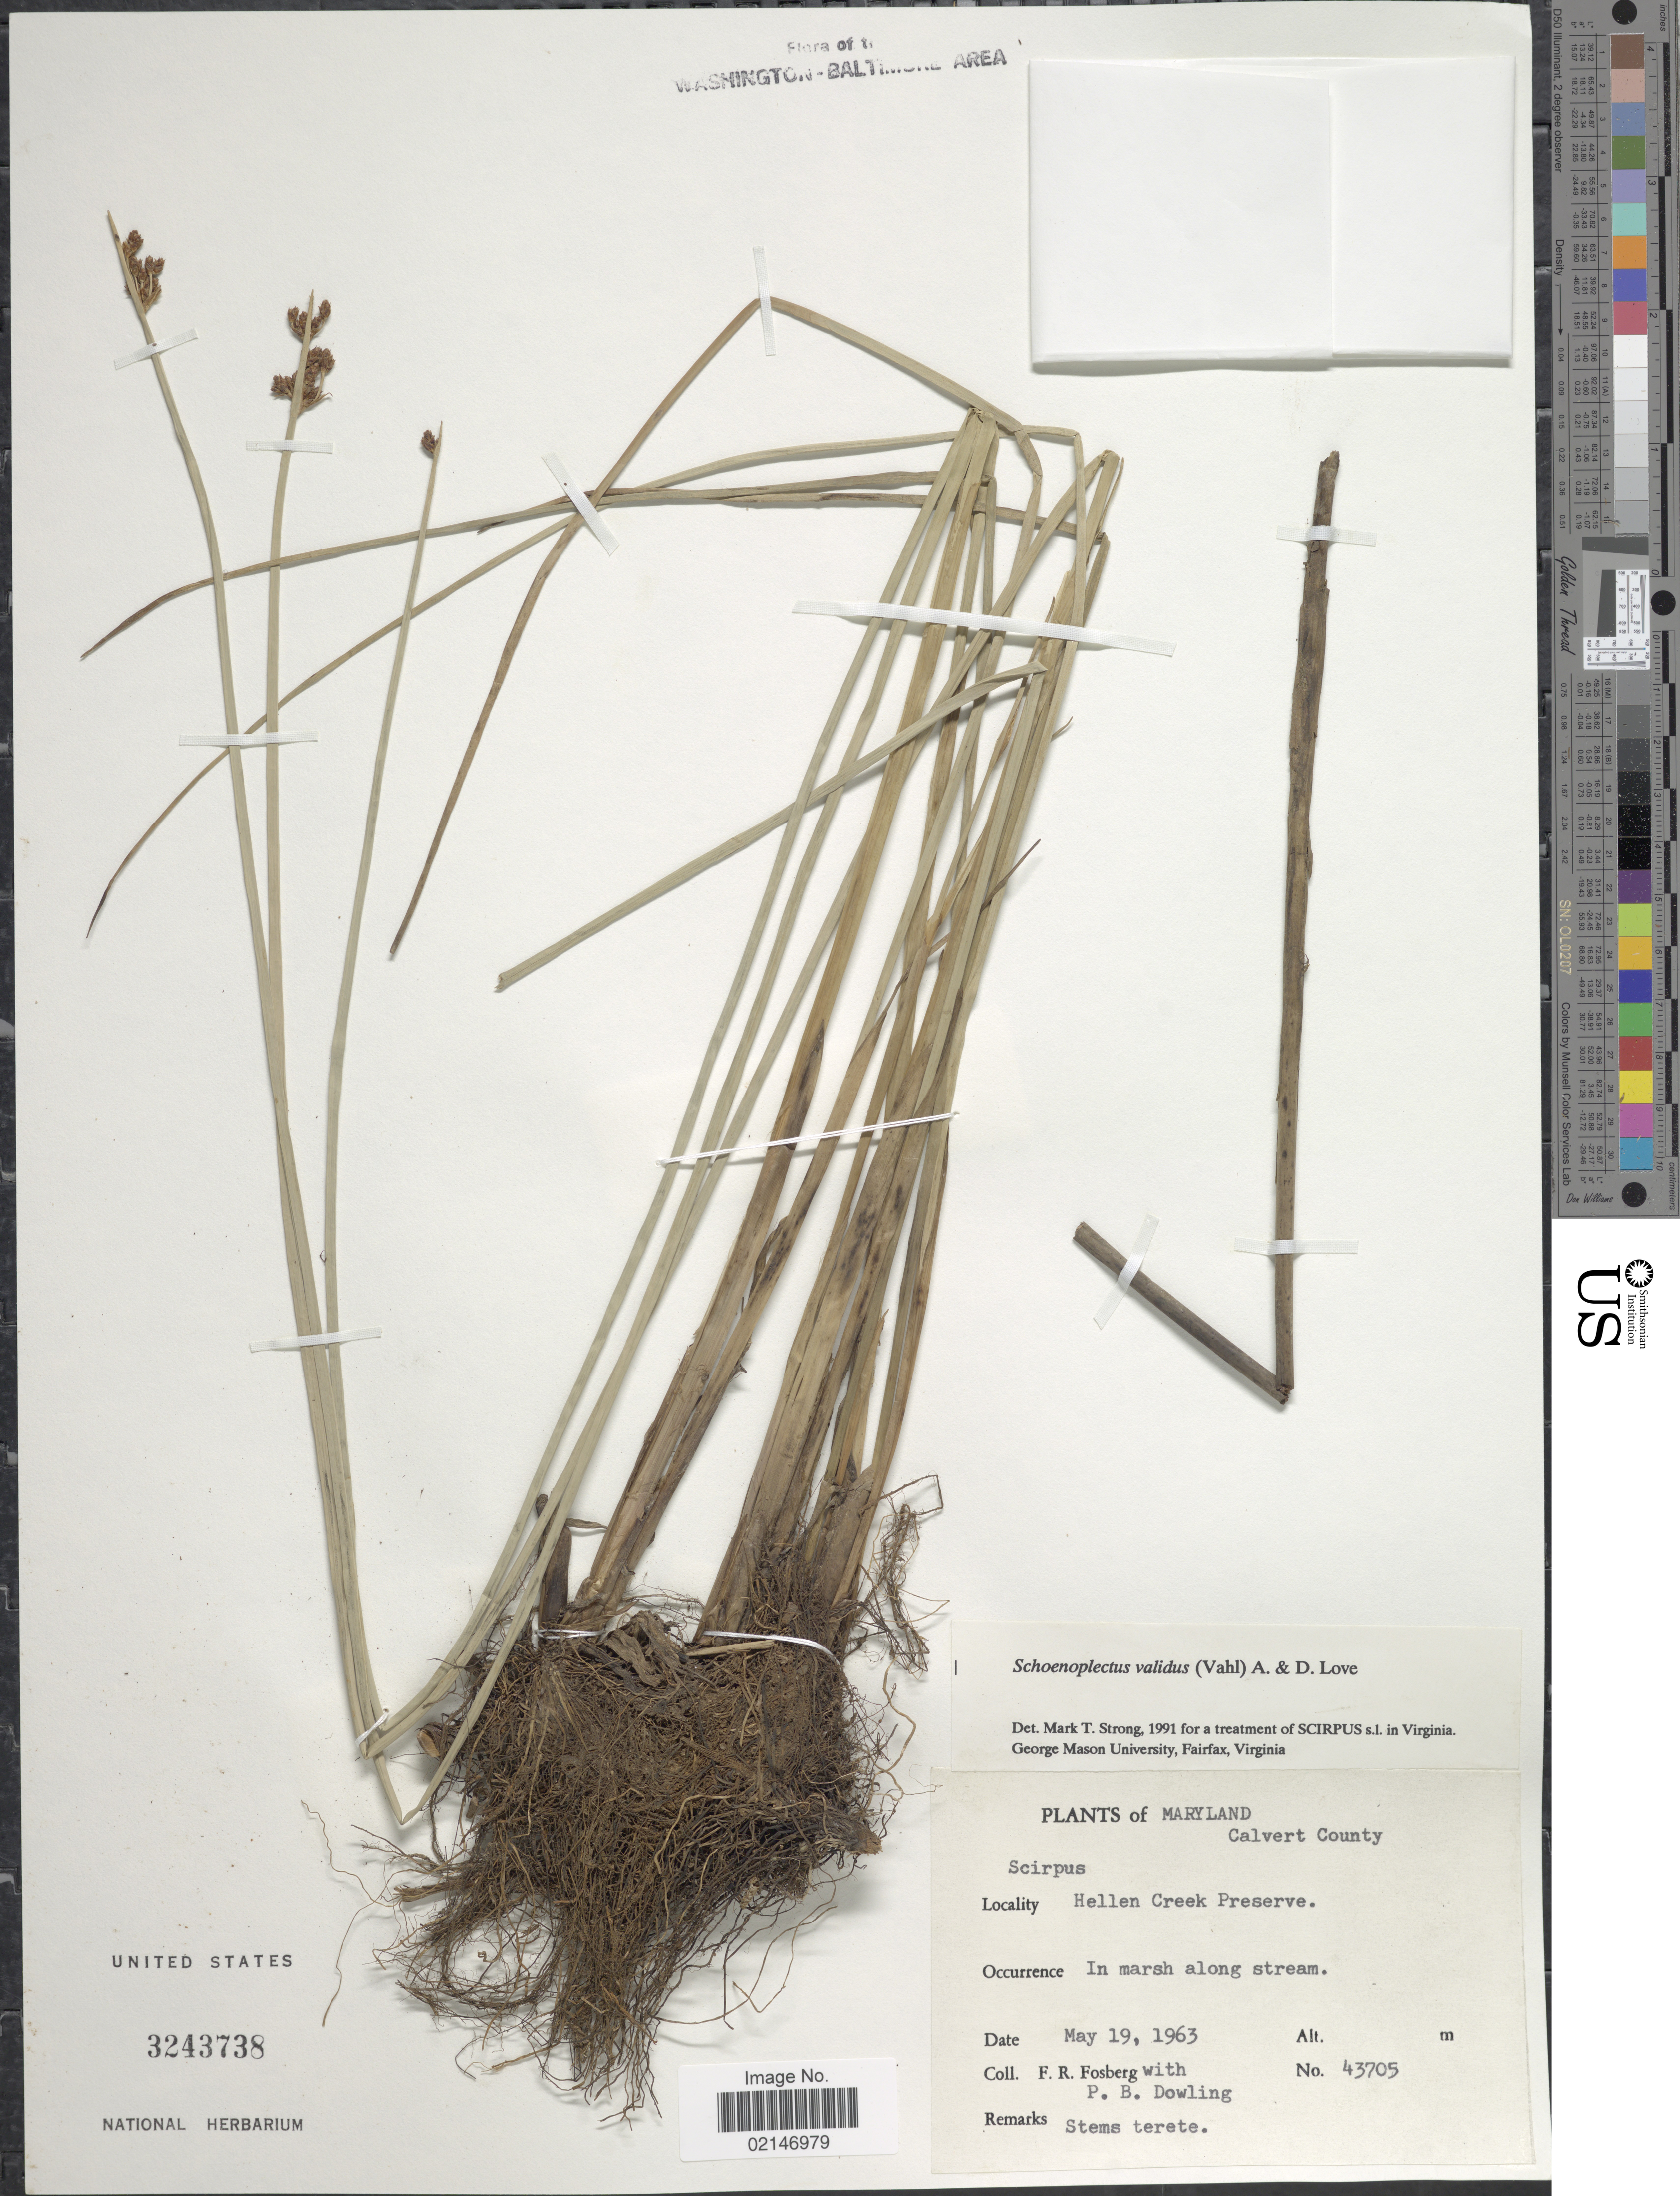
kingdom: Plantae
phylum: Tracheophyta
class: Liliopsida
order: Poales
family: Cyperaceae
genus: Schoenoplectus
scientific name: Schoenoplectus validus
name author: (Vahl) Á. Löve & D. Löve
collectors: F. R. Fosberg & P. Dowling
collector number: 43705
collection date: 1963-05-19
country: United States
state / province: Maryland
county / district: Calvert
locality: Hellen Creek Preserve, Calvert County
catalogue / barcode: US 3243738